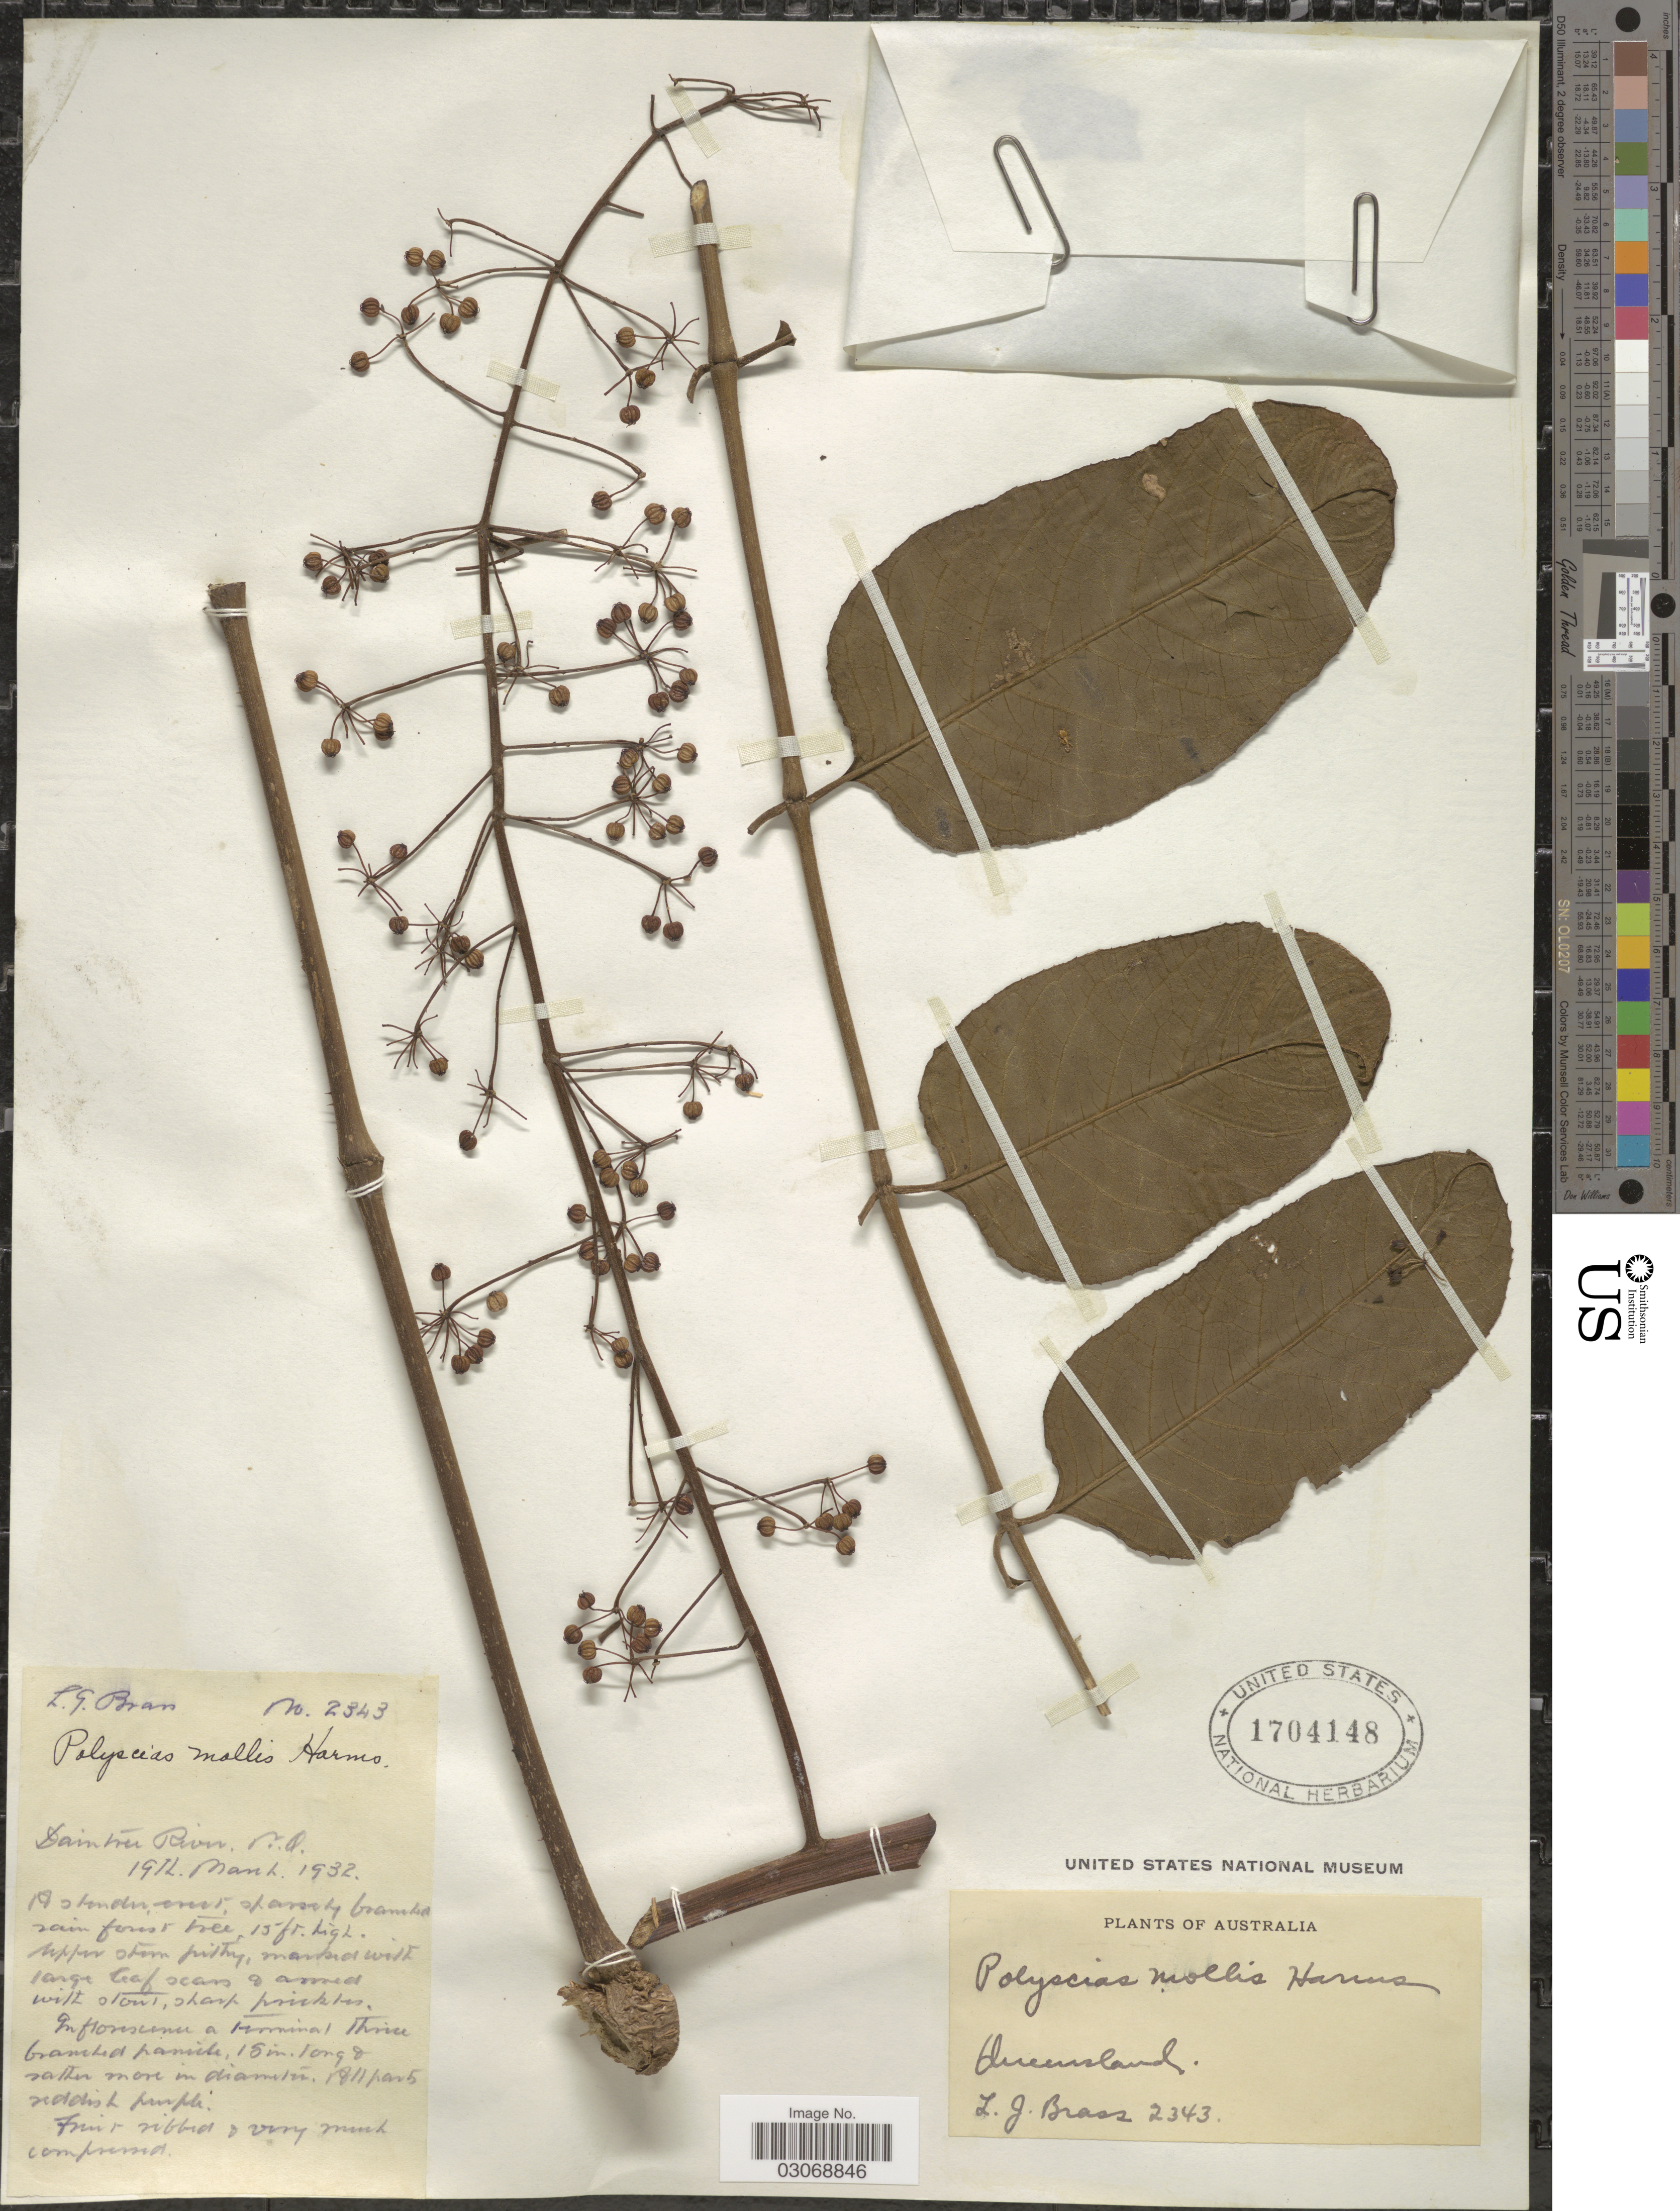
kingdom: Plantae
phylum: Tracheophyta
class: Magnoliopsida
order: Apiales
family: Araliaceae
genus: Polyscias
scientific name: Polyscias mollis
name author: (Benth.) Harms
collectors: L. J. Brass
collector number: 2343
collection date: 1932-03-19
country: Australia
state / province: Queensland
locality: Daintree River.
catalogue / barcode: US 1704148